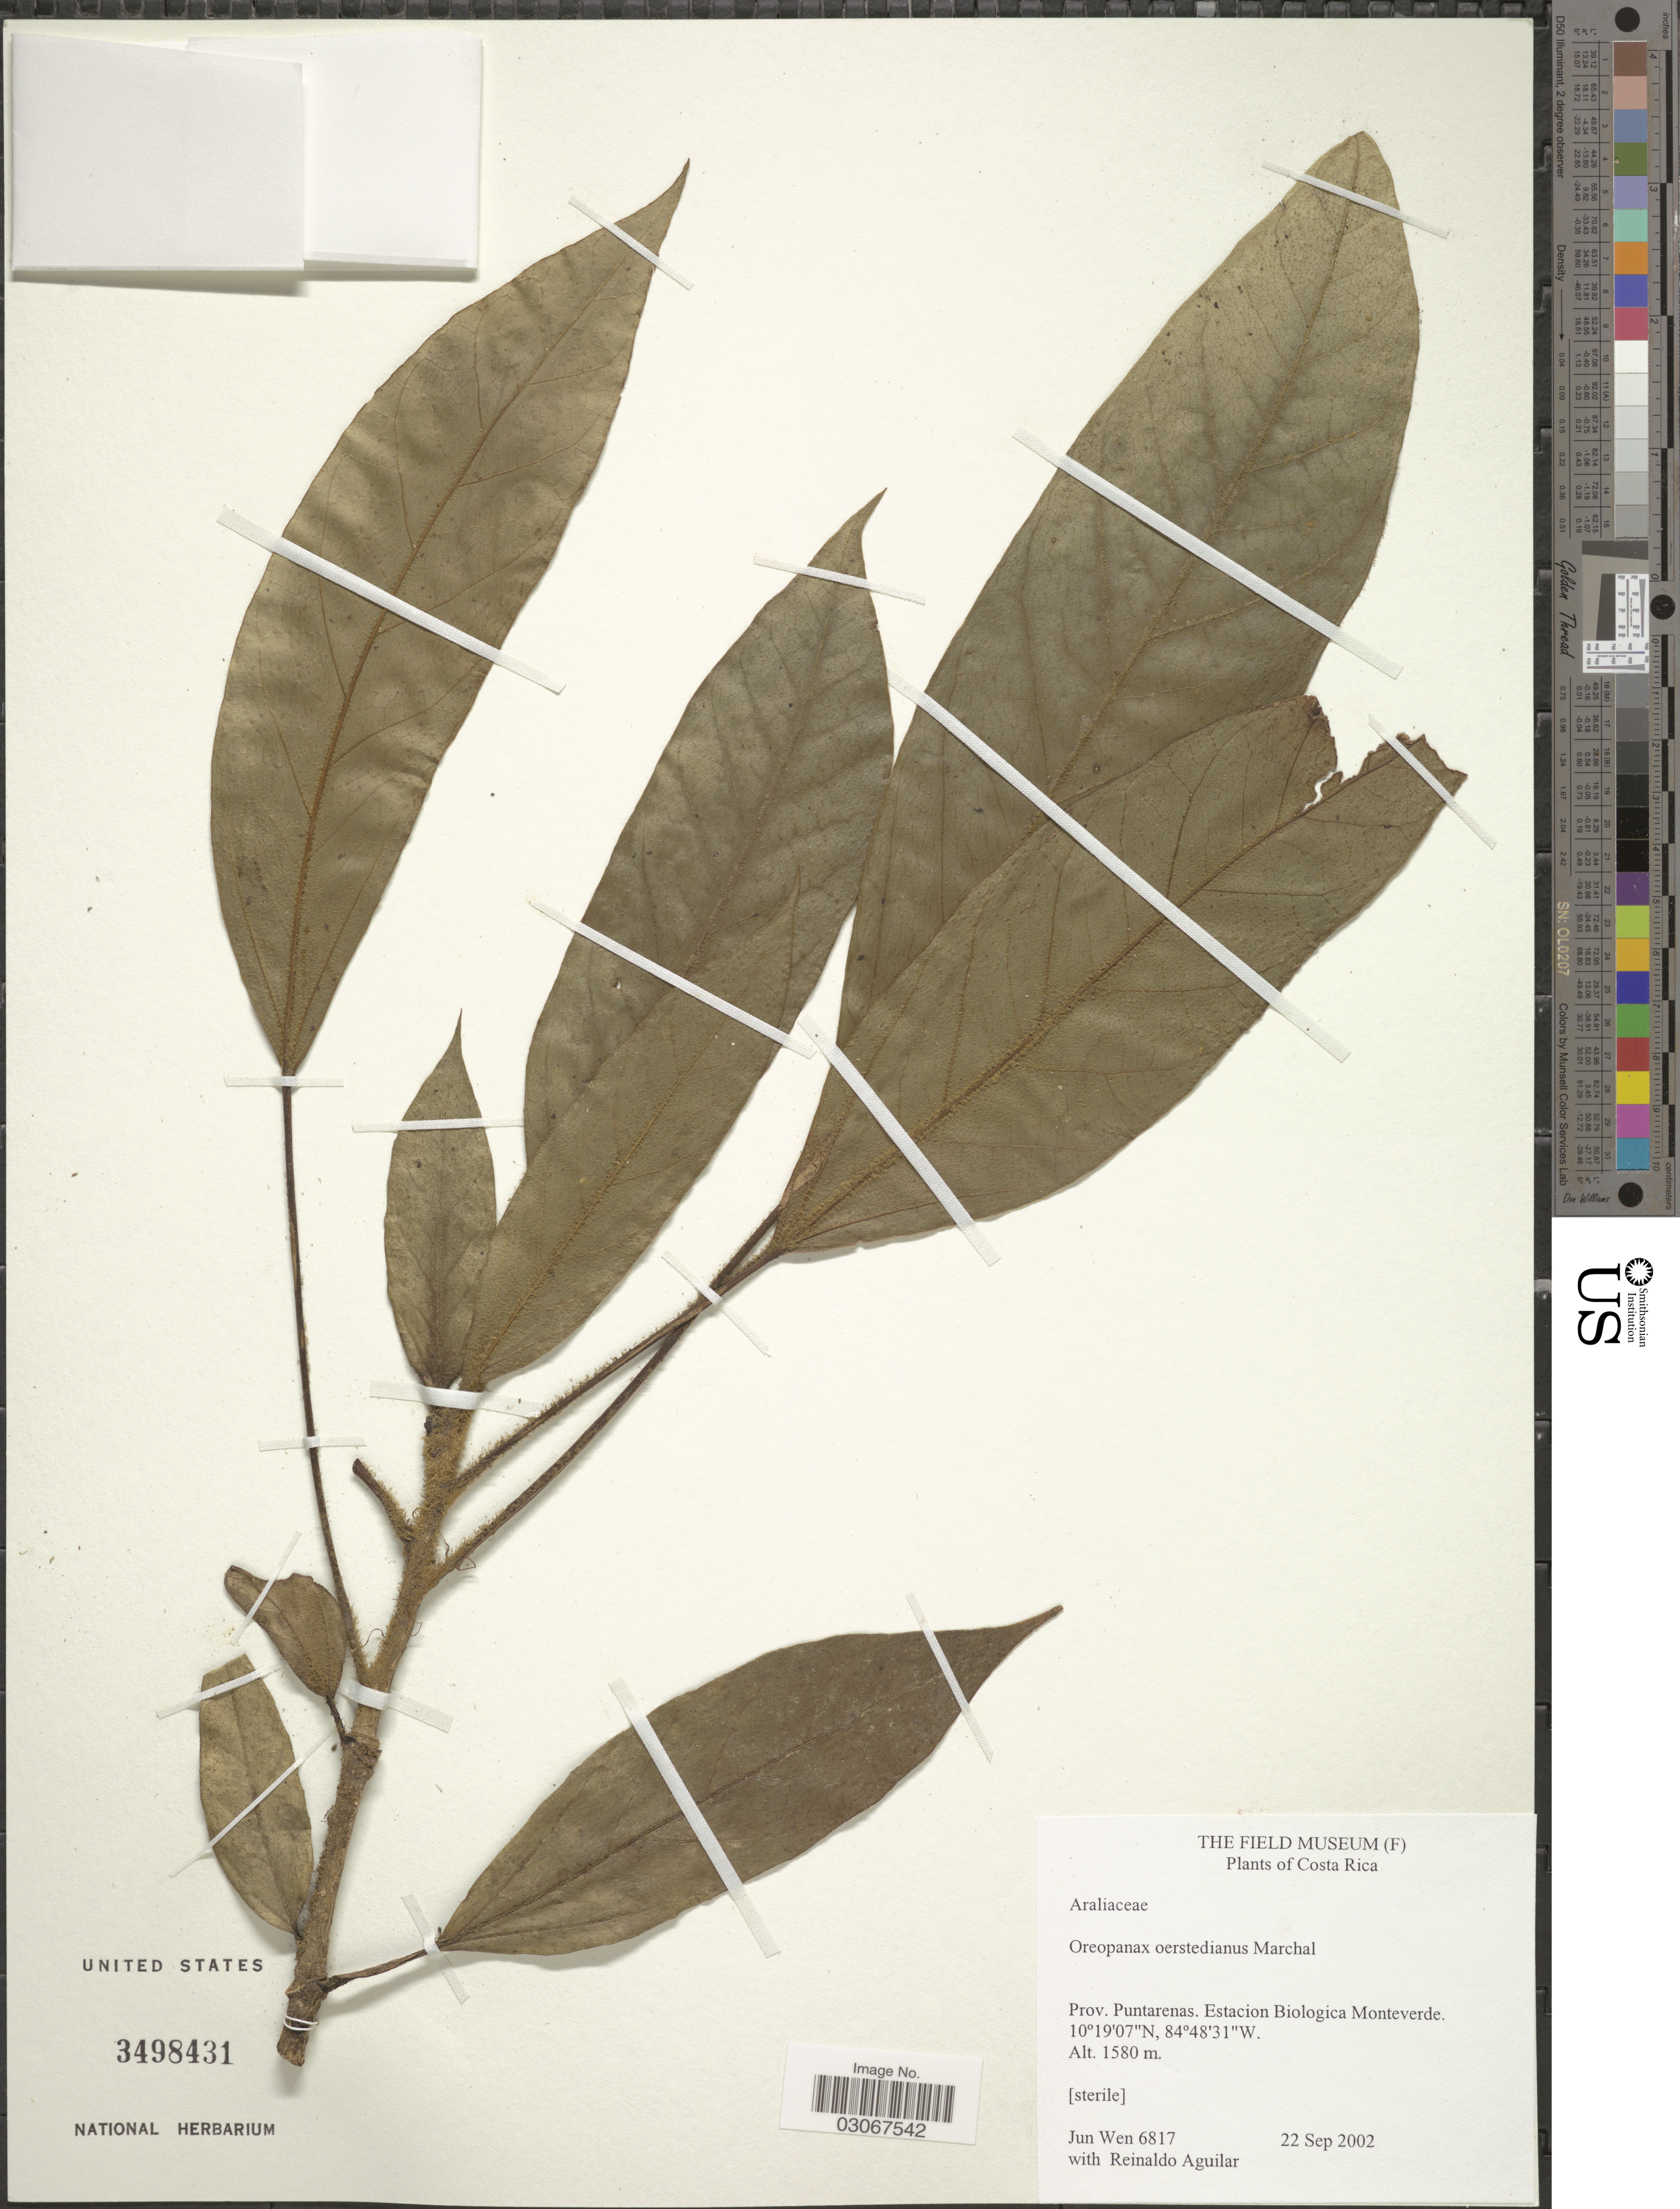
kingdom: Plantae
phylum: Tracheophyta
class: Magnoliopsida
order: Apiales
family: Araliaceae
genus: Oreopanax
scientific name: Oreopanax oerstedianus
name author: Marchal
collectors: J. Wen & R. Aguilar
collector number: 6817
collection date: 2002-09-22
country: Costa Rica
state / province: Puntarenas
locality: Estacion Biologica Monteverde.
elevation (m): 1580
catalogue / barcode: US 3498431